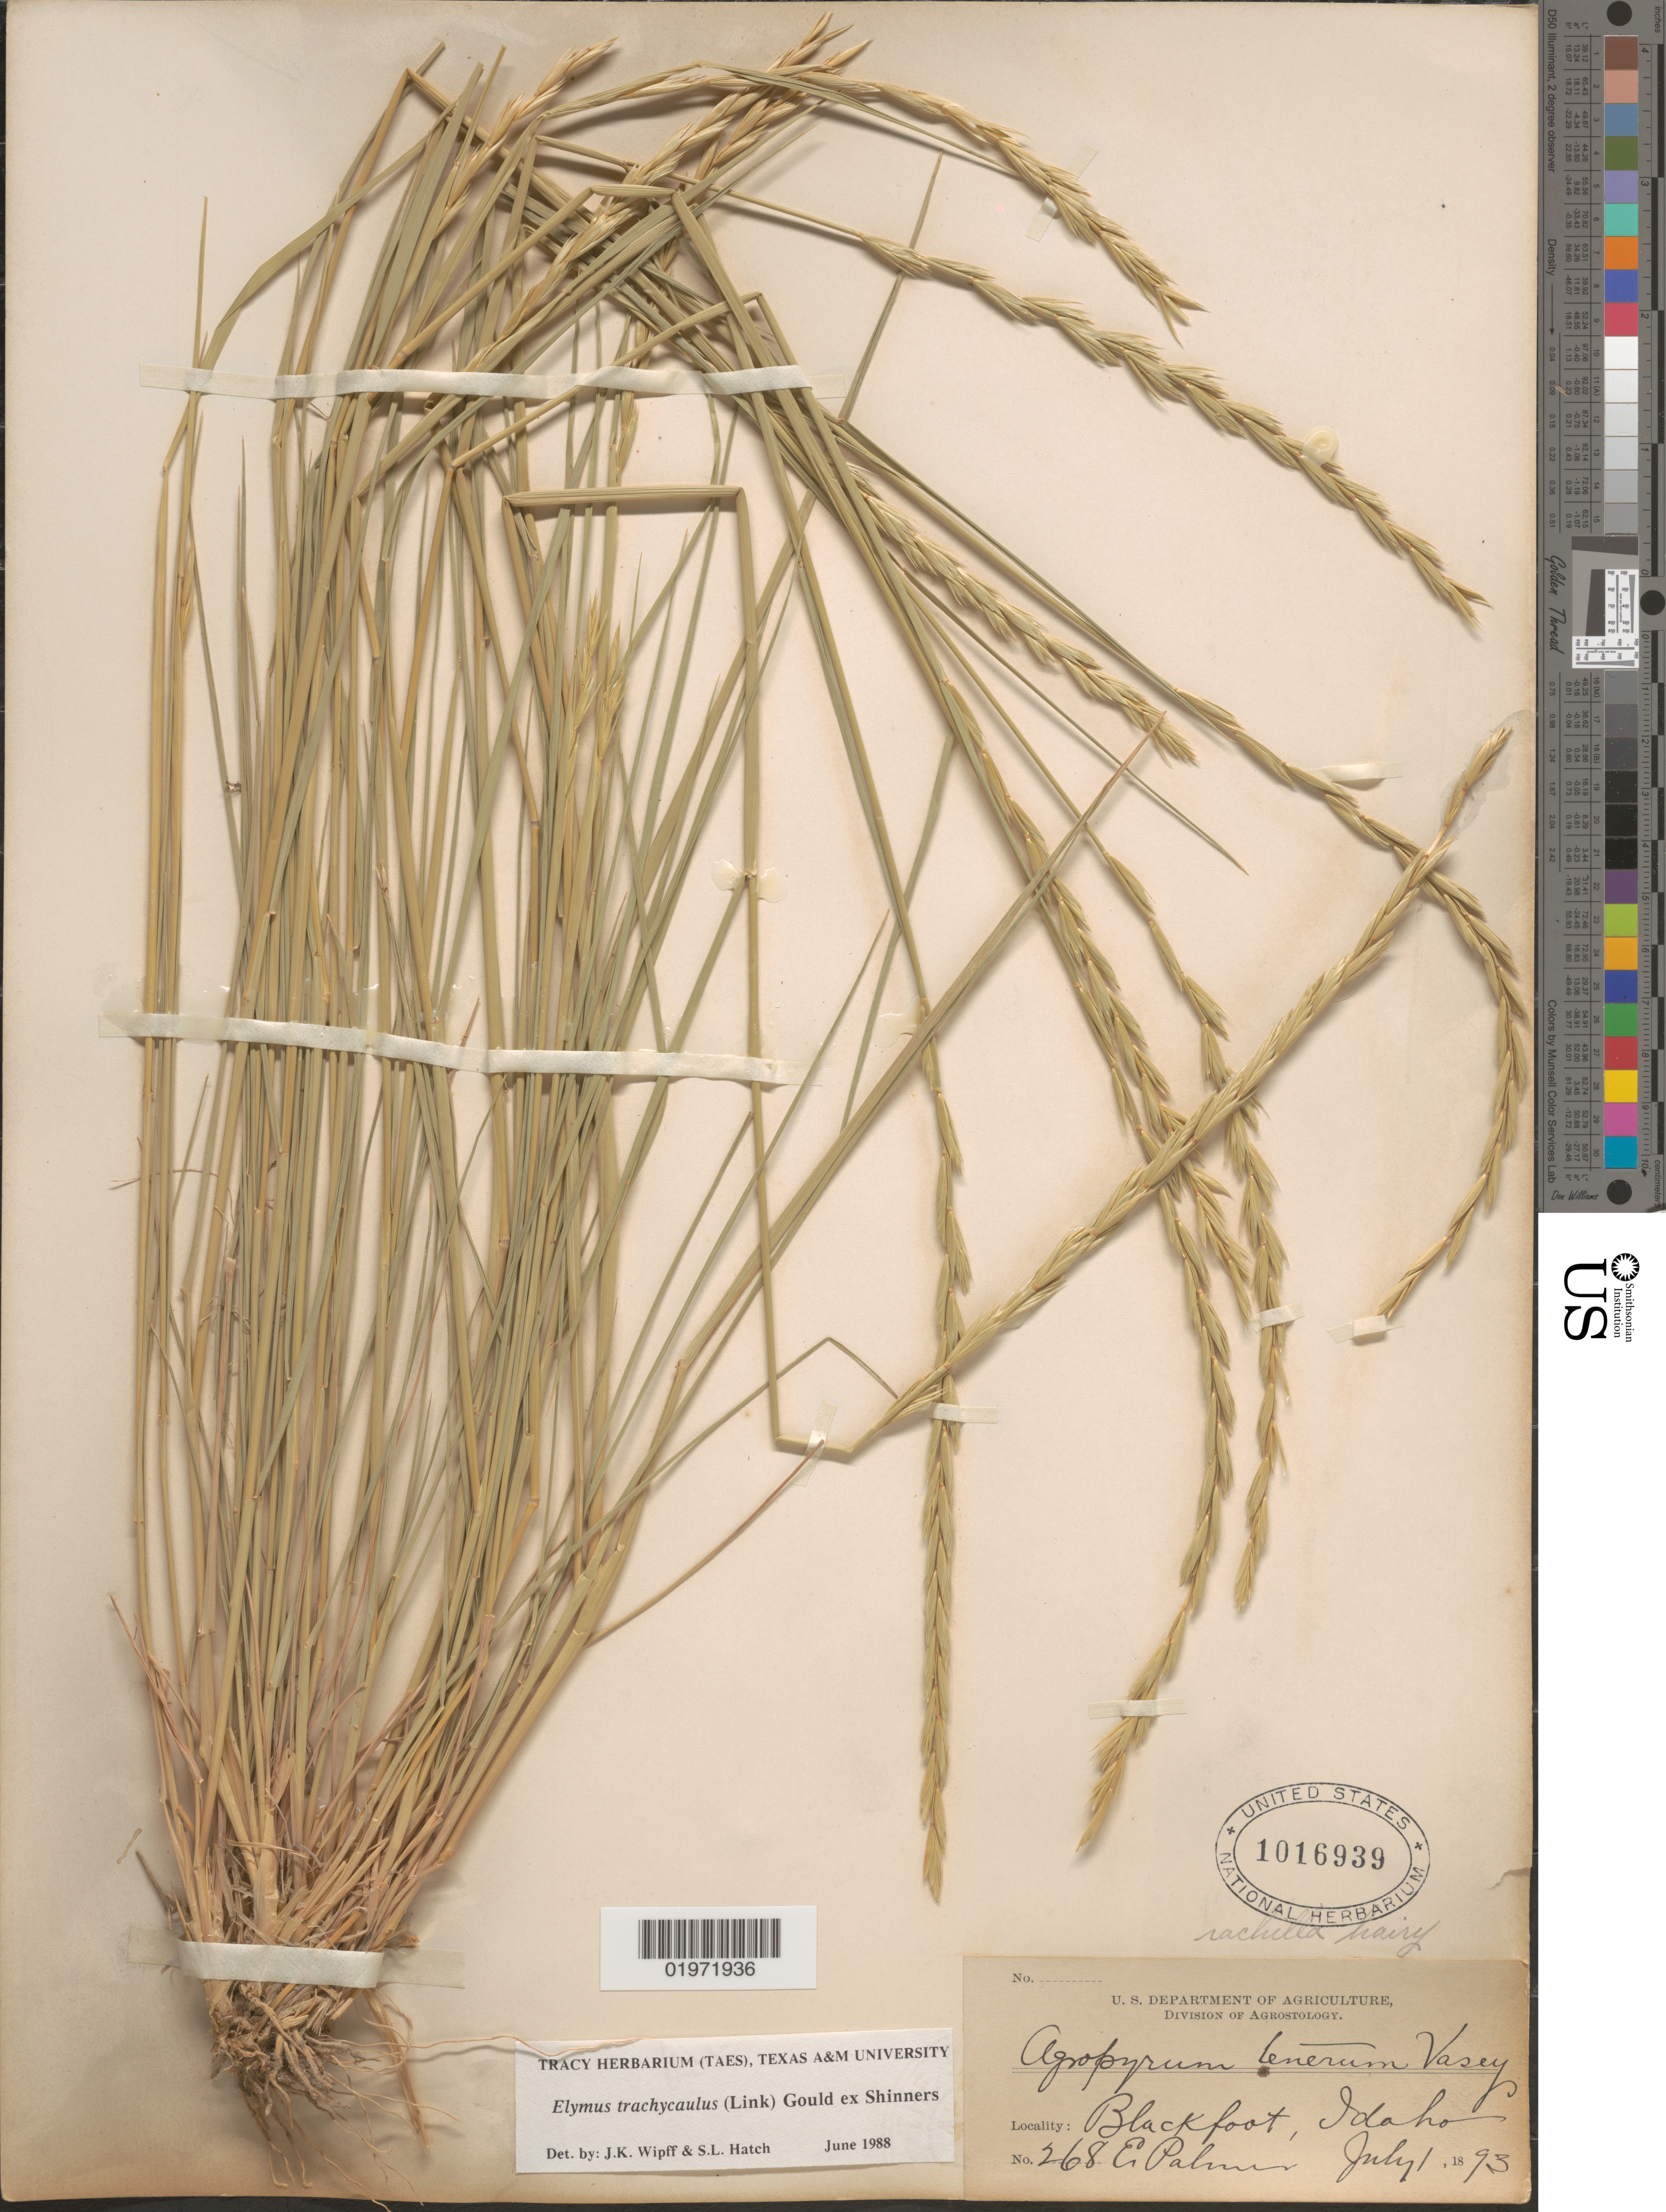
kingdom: Plantae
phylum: Tracheophyta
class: Liliopsida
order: Poales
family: Poaceae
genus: Elymus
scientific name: Elymus trachycaulus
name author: (Link) Gould ex Shinners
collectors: E. Palmer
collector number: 268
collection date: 1893-07-01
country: United States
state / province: Idaho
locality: Blackfoot.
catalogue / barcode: US 1016939